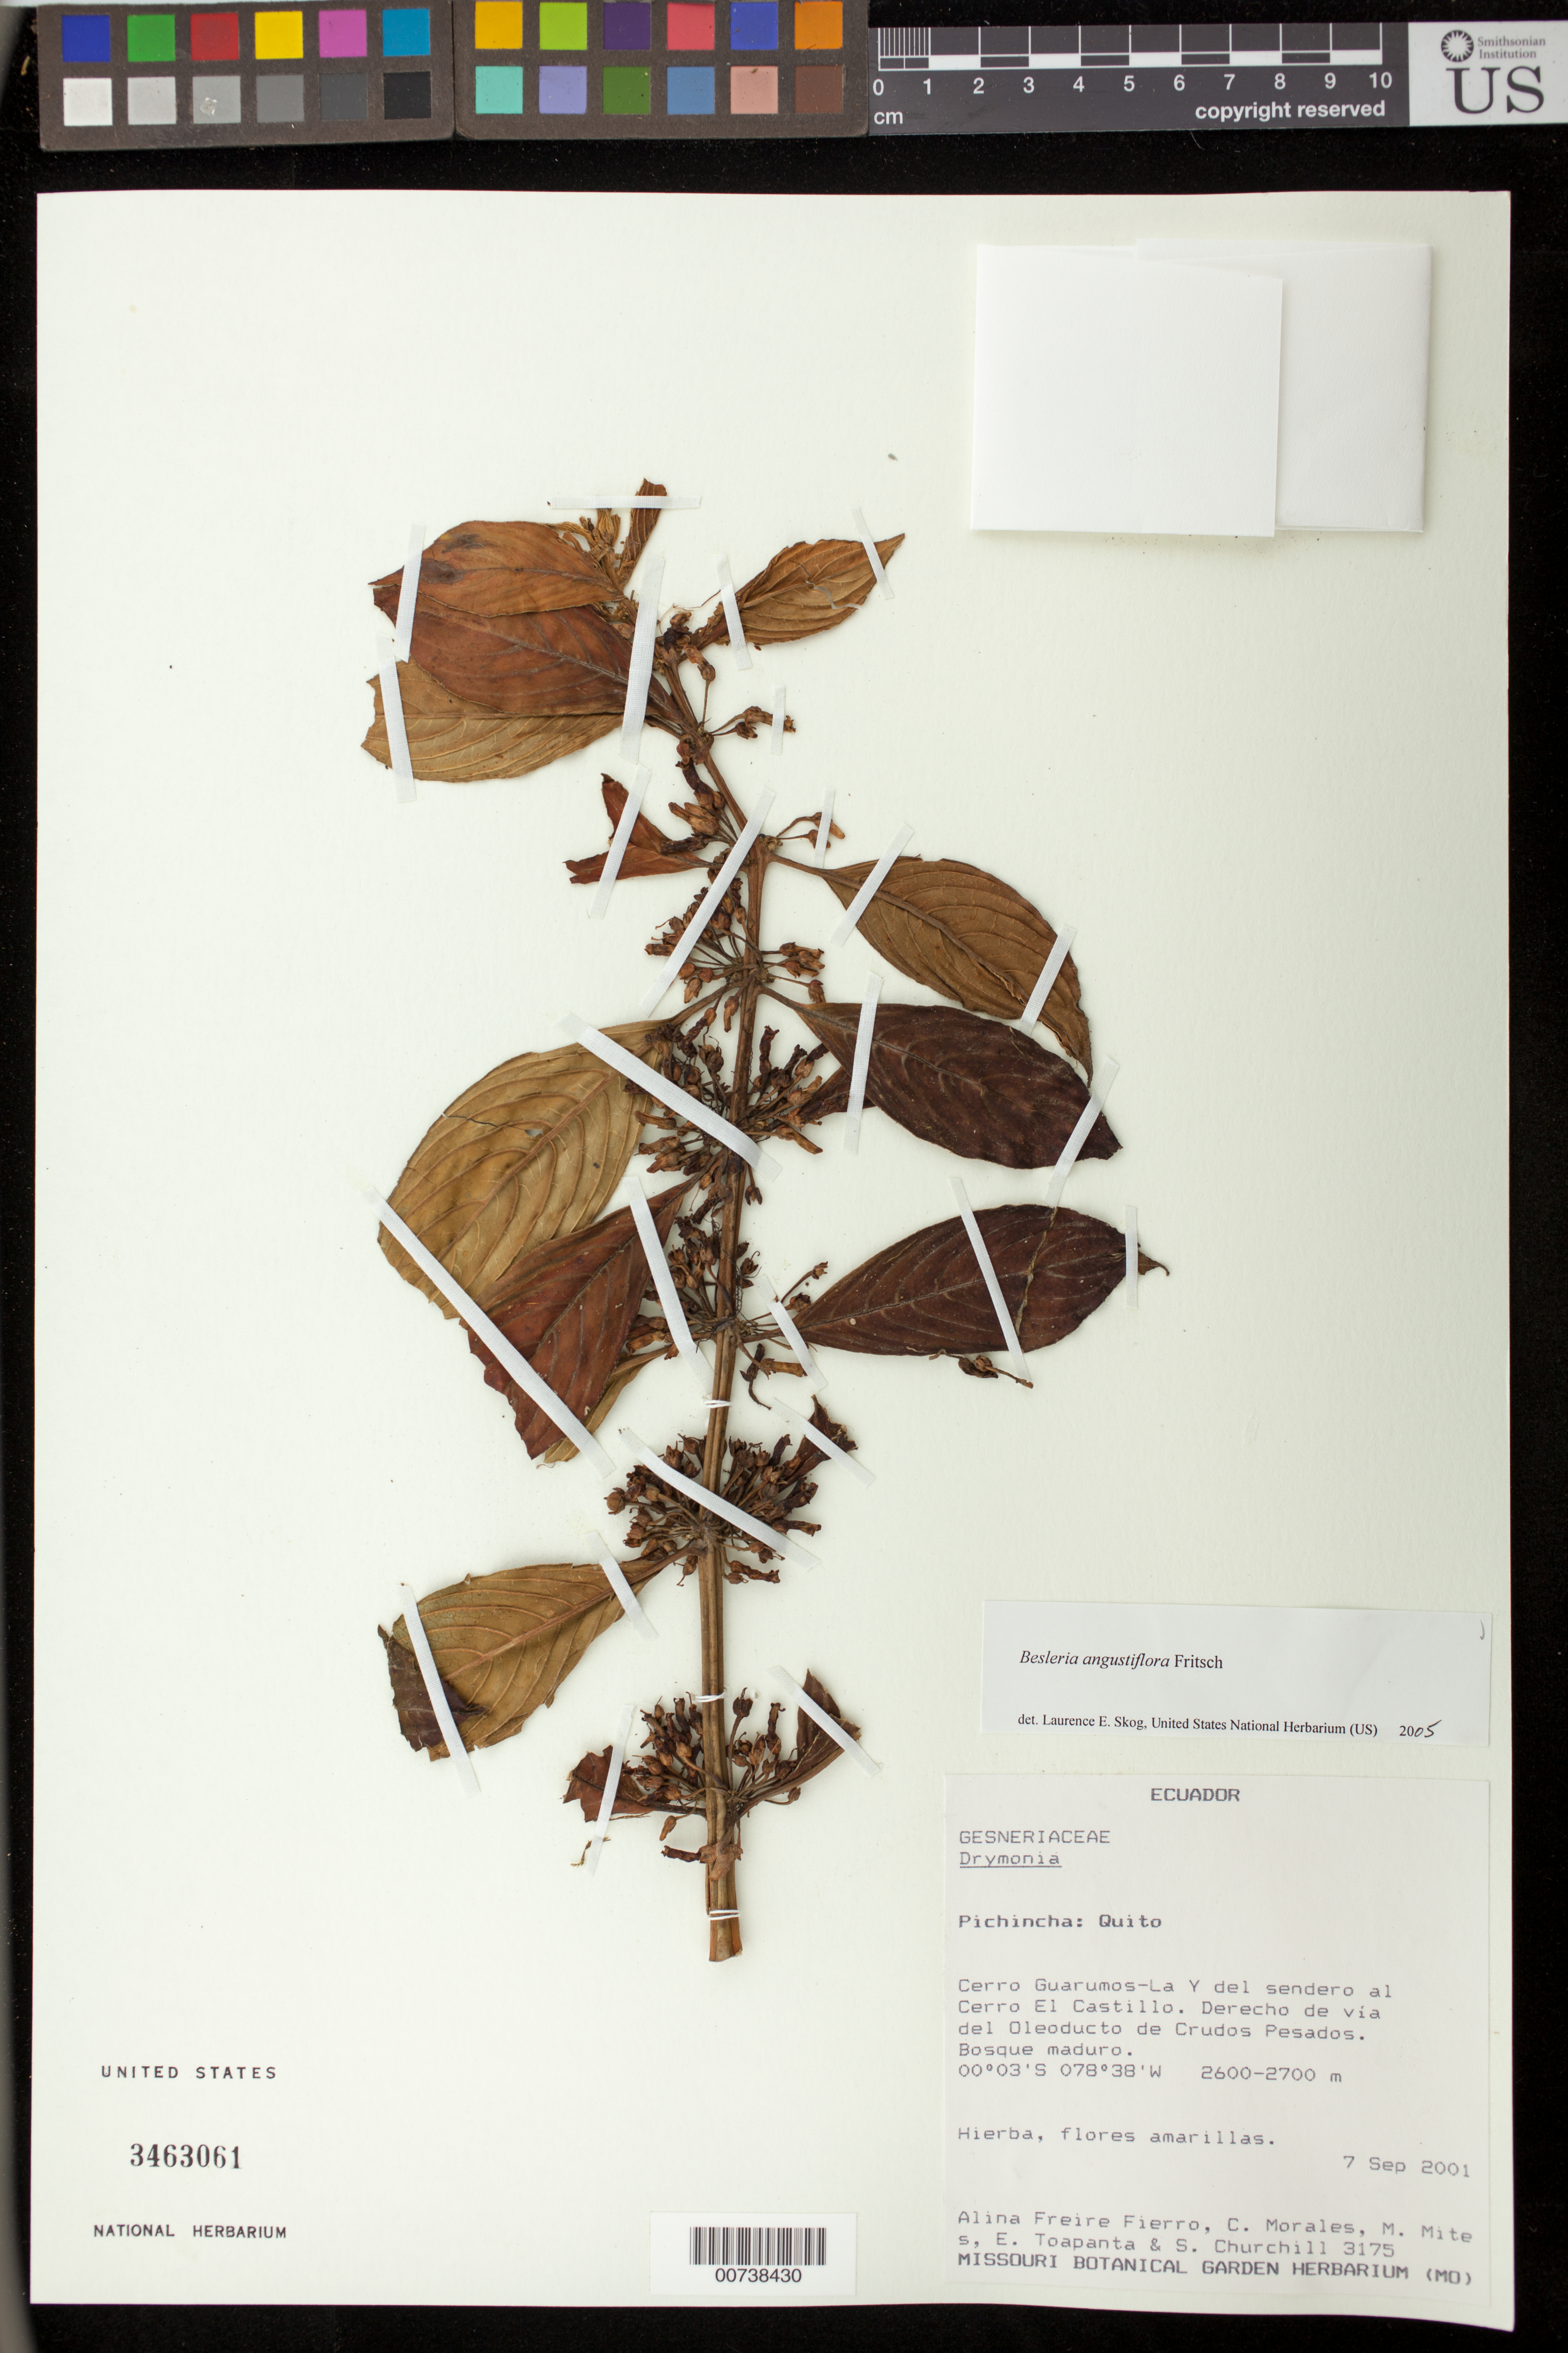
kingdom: Plantae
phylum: Tracheophyta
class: Magnoliopsida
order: Lamiales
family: Gesneriaceae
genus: Besleria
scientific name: Besleria angustiflora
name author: Fritsch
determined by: Skog, Laurence E.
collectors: A. Freire-Fierro, C. Morales, M. Mites, E. Toapanta & S. Churchill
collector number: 3175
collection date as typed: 07 Sep 2001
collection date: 2001-09-07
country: Ecuador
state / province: Pichincha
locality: Pichincha: Quito. Cerro Guarumos-La Y del sendero al Cerro El Castillo, derecho de vía del Oleoducto de Crudos Pesados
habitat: Bosque maduro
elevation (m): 2600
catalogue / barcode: US 3463061